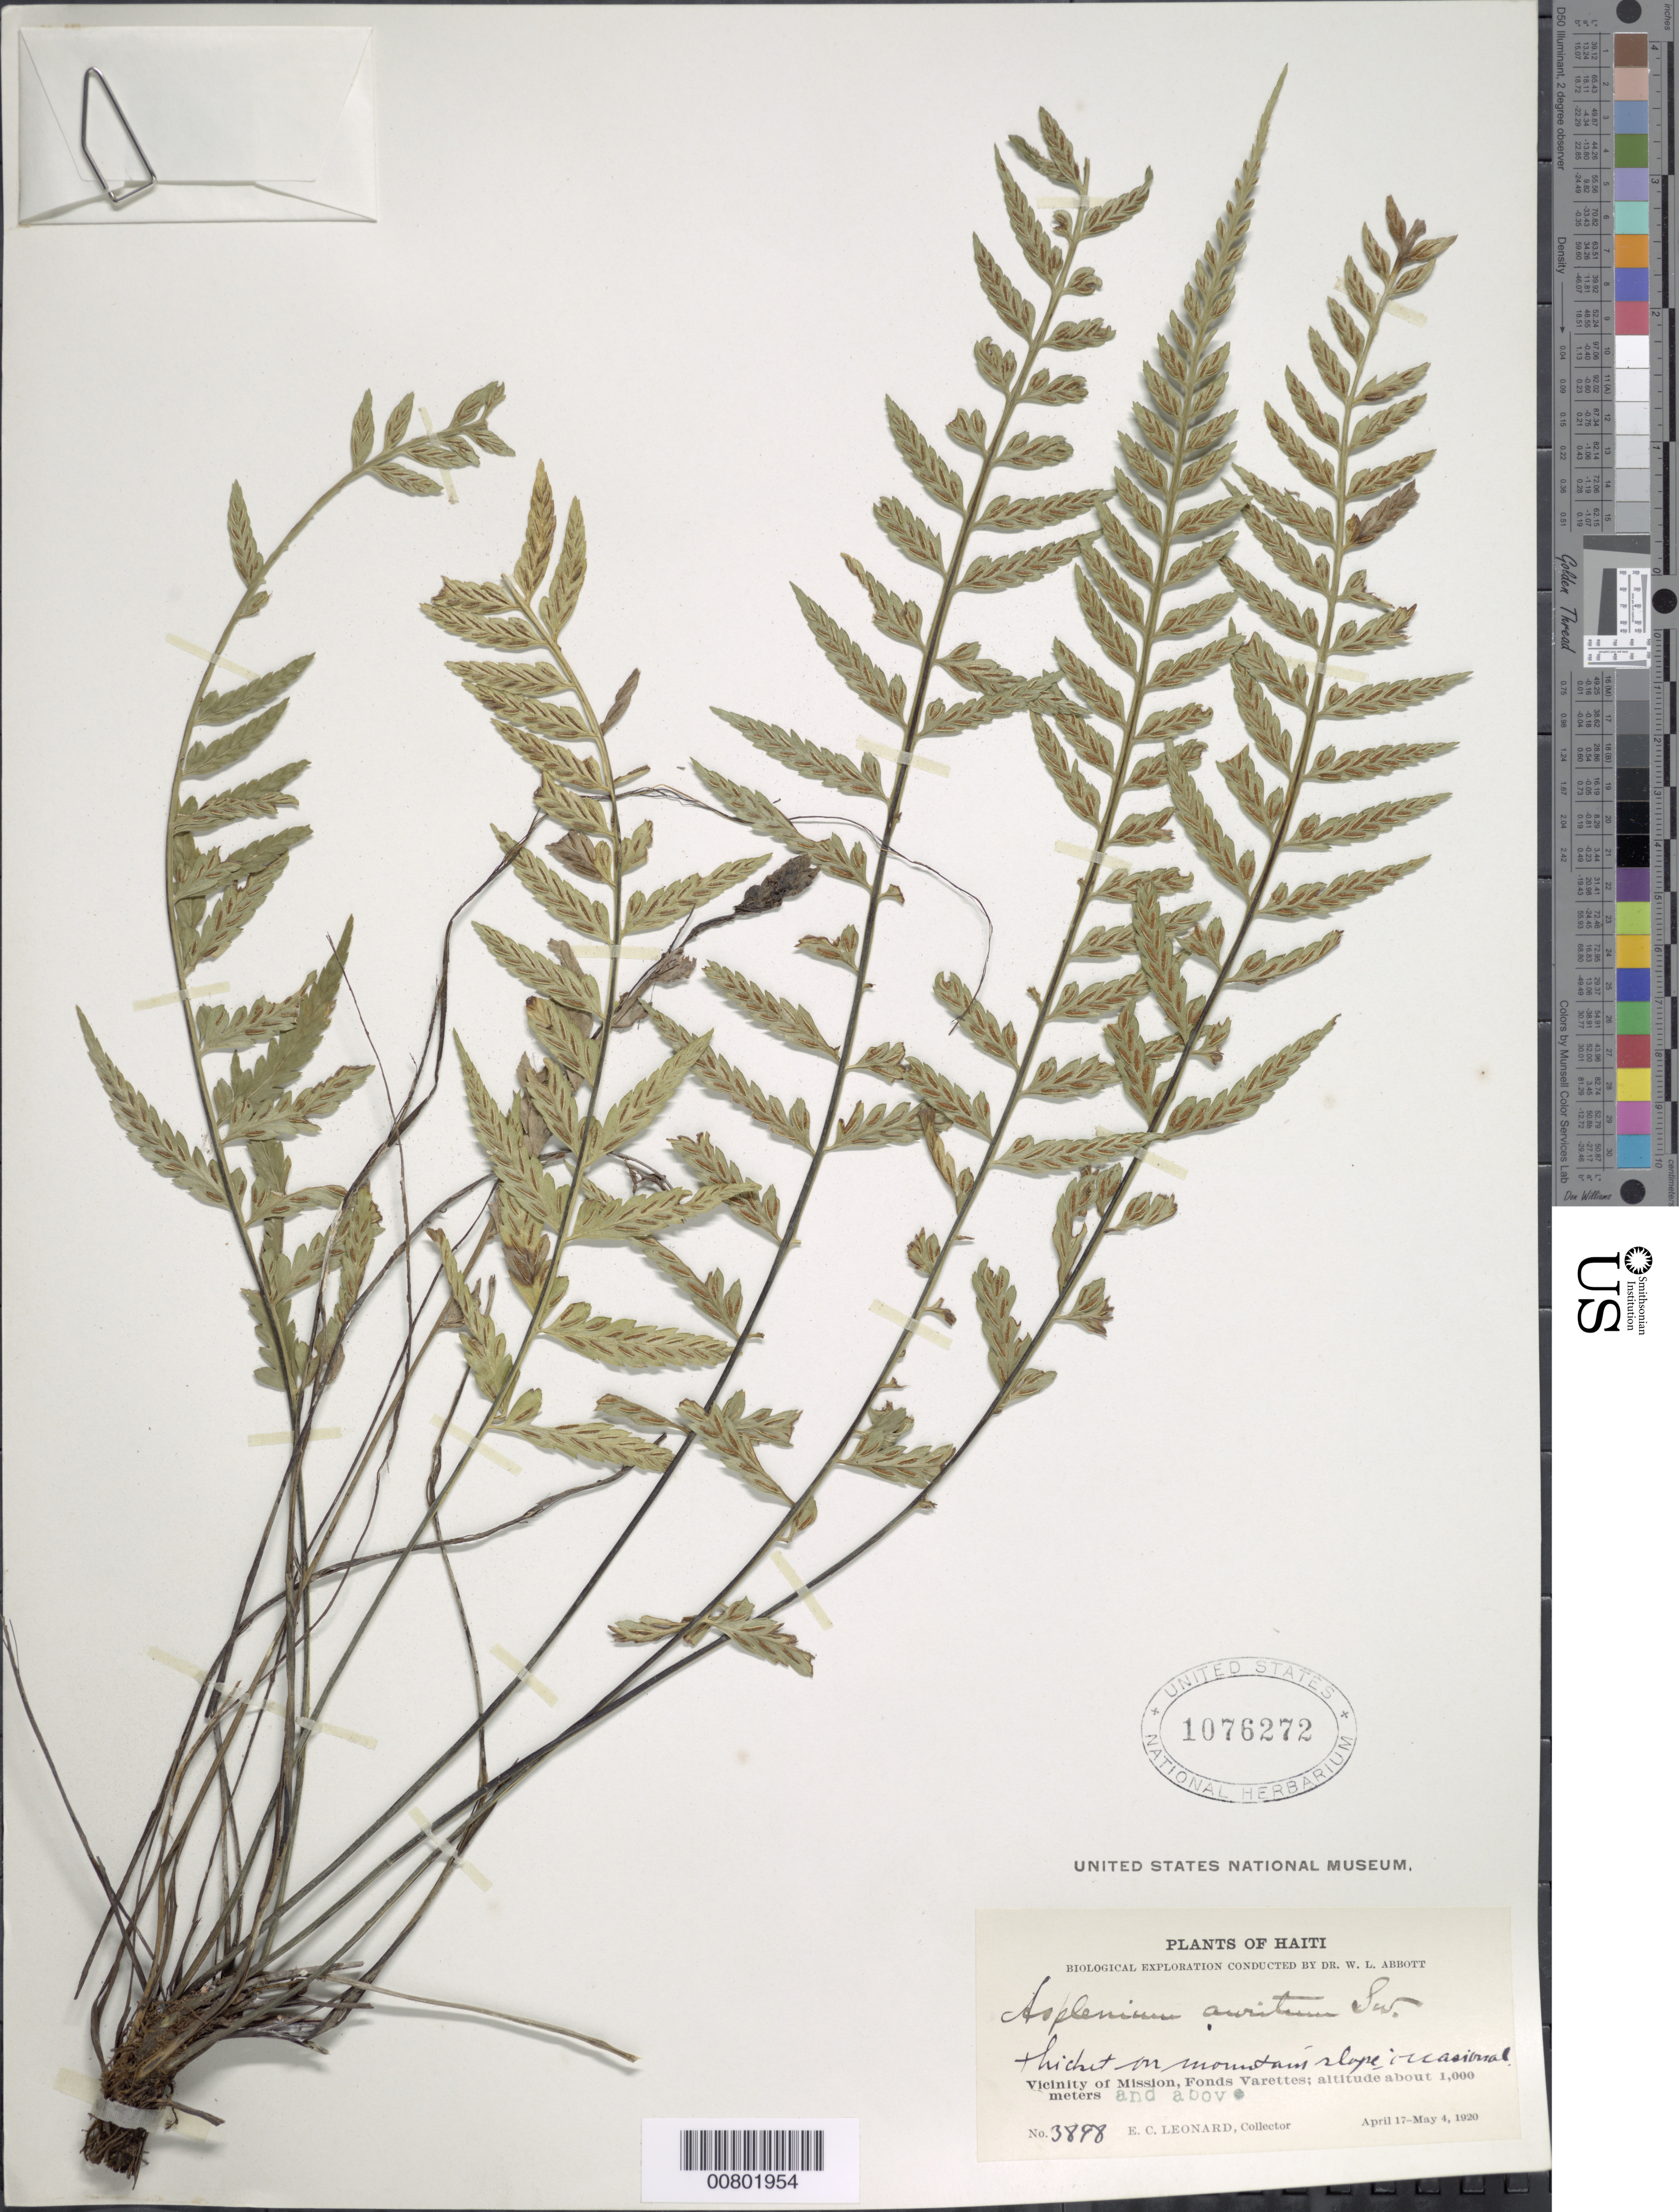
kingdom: Plantae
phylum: Tracheophyta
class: Polypodiopsida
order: Polypodiales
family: Aspleniaceae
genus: Asplenium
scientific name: Asplenium auritum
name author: Sw.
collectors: E. C. Leonard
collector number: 3898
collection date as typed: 17 Apr 1920 to 04 May 1920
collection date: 1920-04-17/1920-05-04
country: Haiti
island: Hispaniola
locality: Fonds Varettes, vicinity Mission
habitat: Thicket on mountain slope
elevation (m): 1000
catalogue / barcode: US 1076272